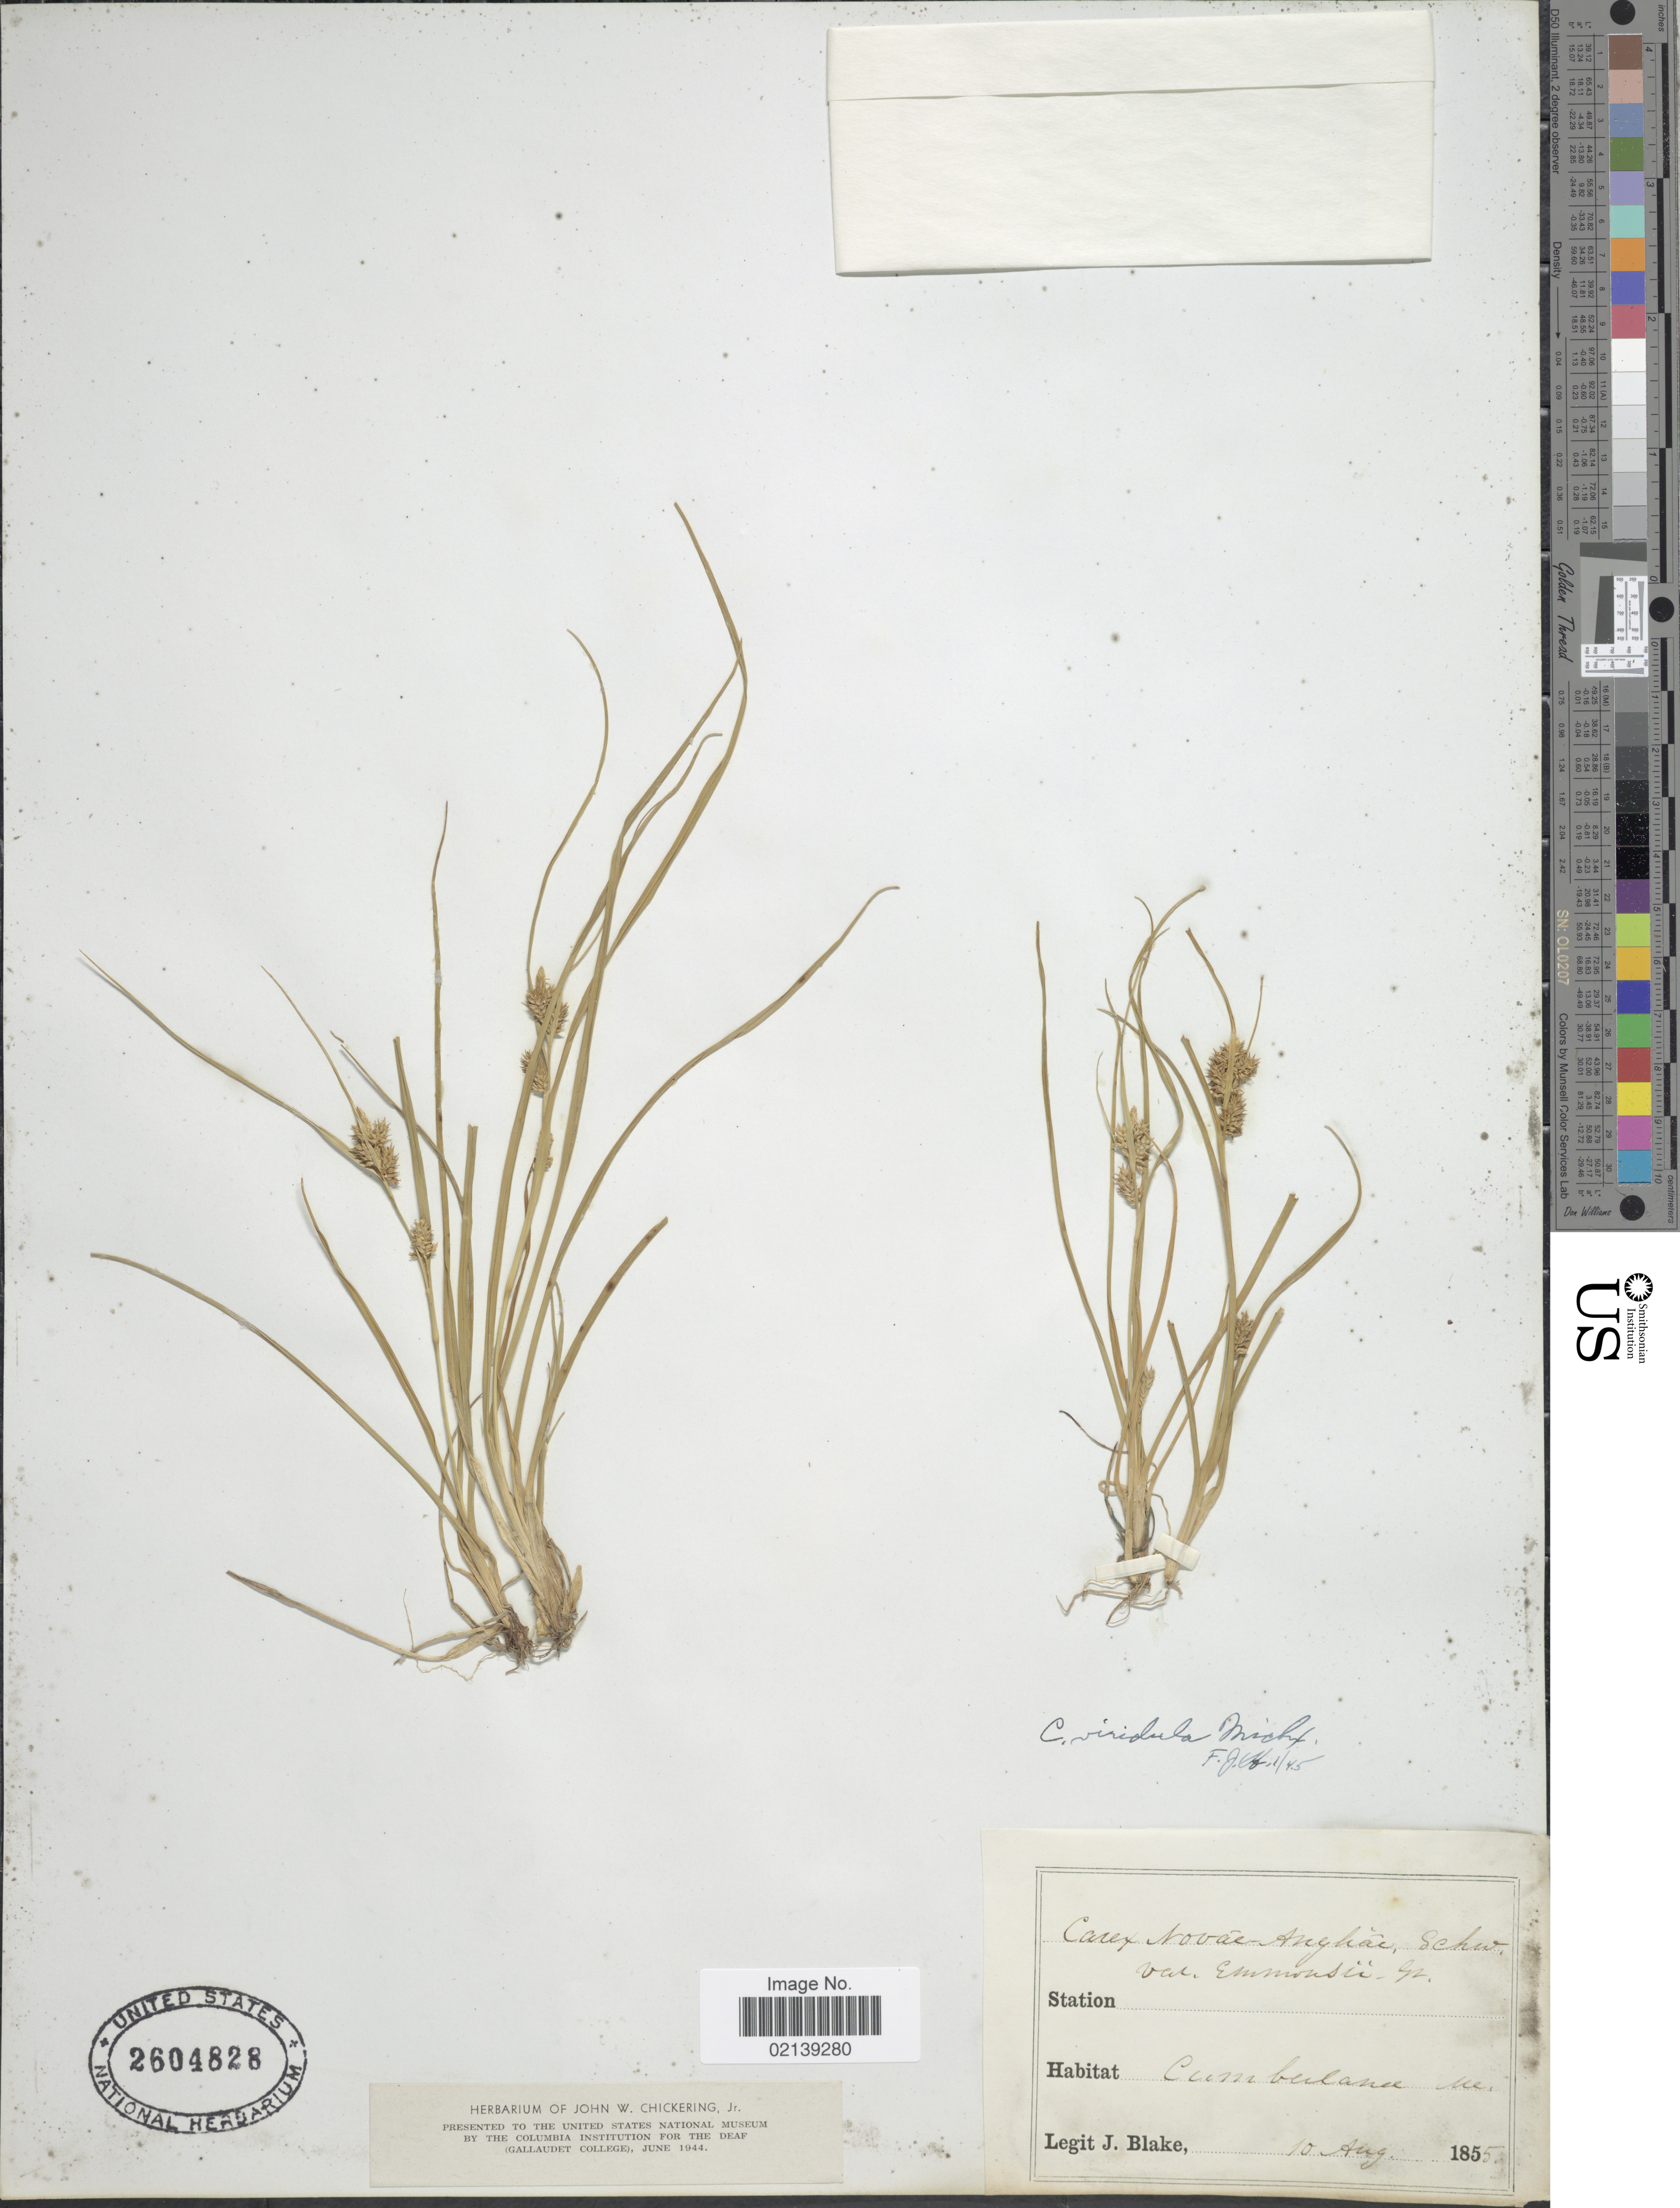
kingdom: Plantae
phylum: Tracheophyta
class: Liliopsida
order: Poales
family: Cyperaceae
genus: Carex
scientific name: Carex oederi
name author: Retz.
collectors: J. Blake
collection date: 1855-08-10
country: United States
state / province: Maine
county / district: Cumberland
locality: Cumberland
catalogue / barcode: US 2604828